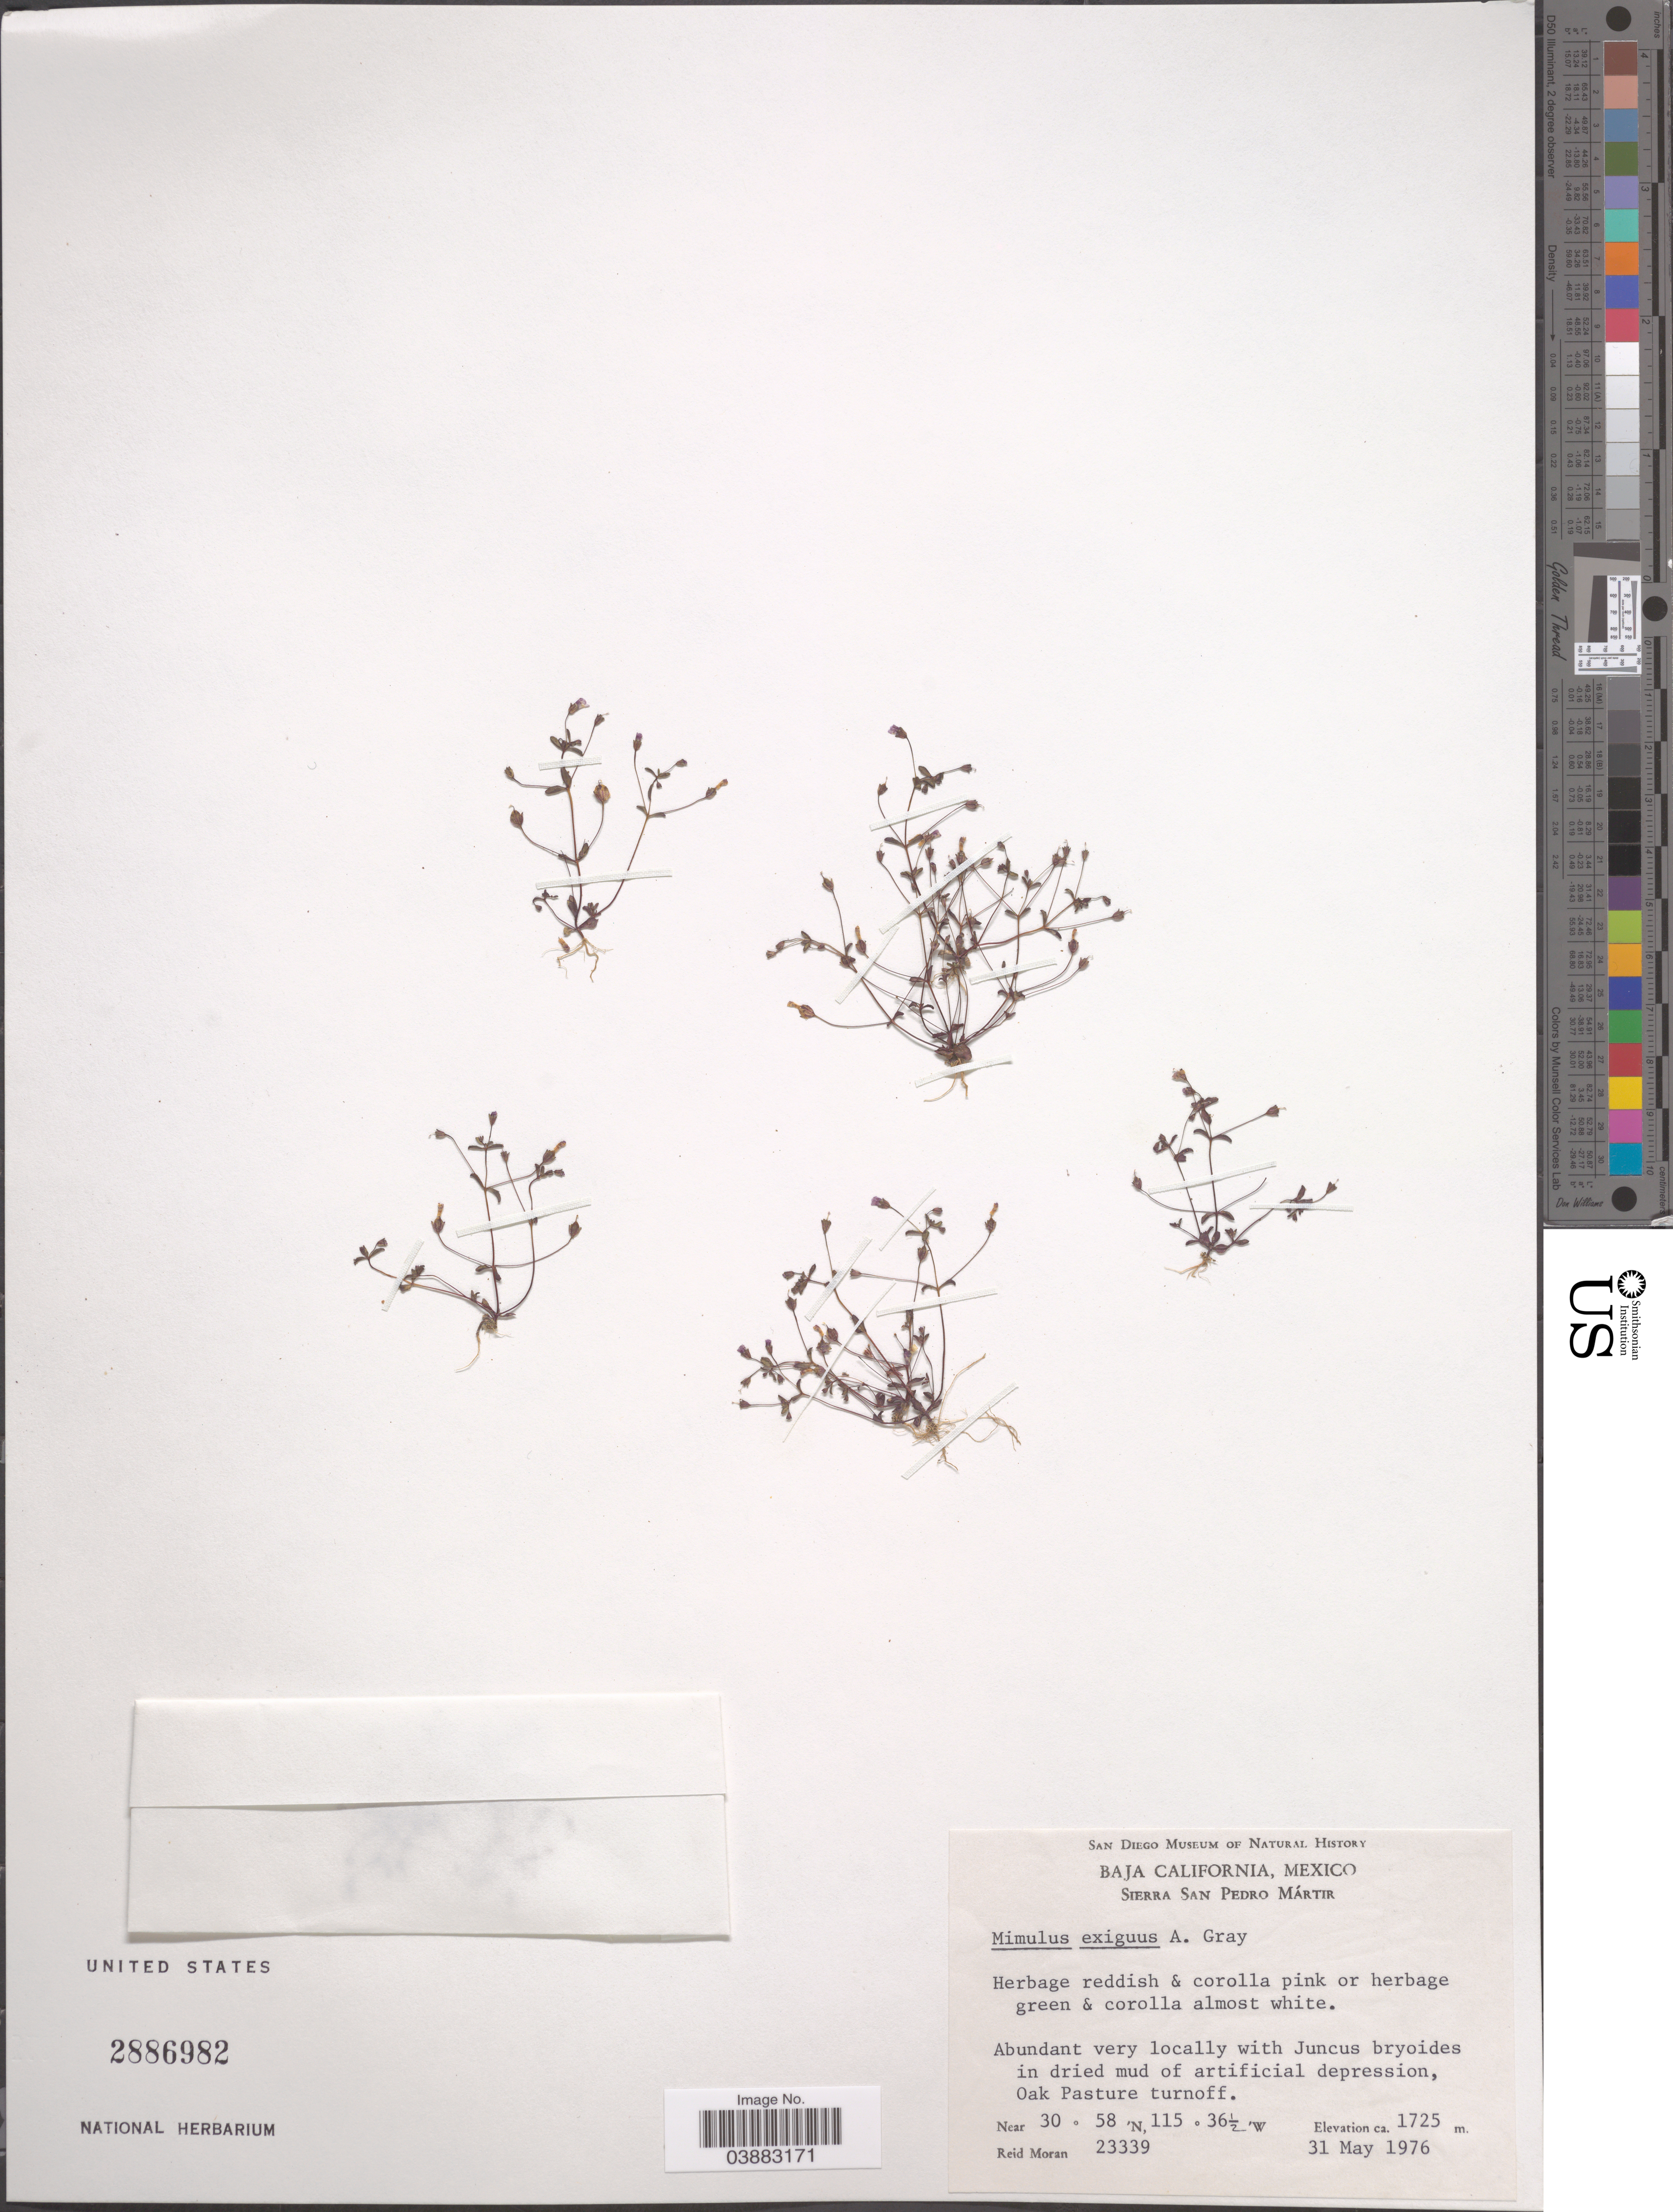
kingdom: Plantae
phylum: Tracheophyta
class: Magnoliopsida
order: Lamiales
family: Phrymaceae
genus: Mimulus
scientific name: Mimulus exiguus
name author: A. Gray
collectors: R. Moran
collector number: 23339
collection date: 1976-05-31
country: Mexico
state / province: Baja California Norte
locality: Sierra San Pedro Mártir.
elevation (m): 1725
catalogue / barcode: US 2886982